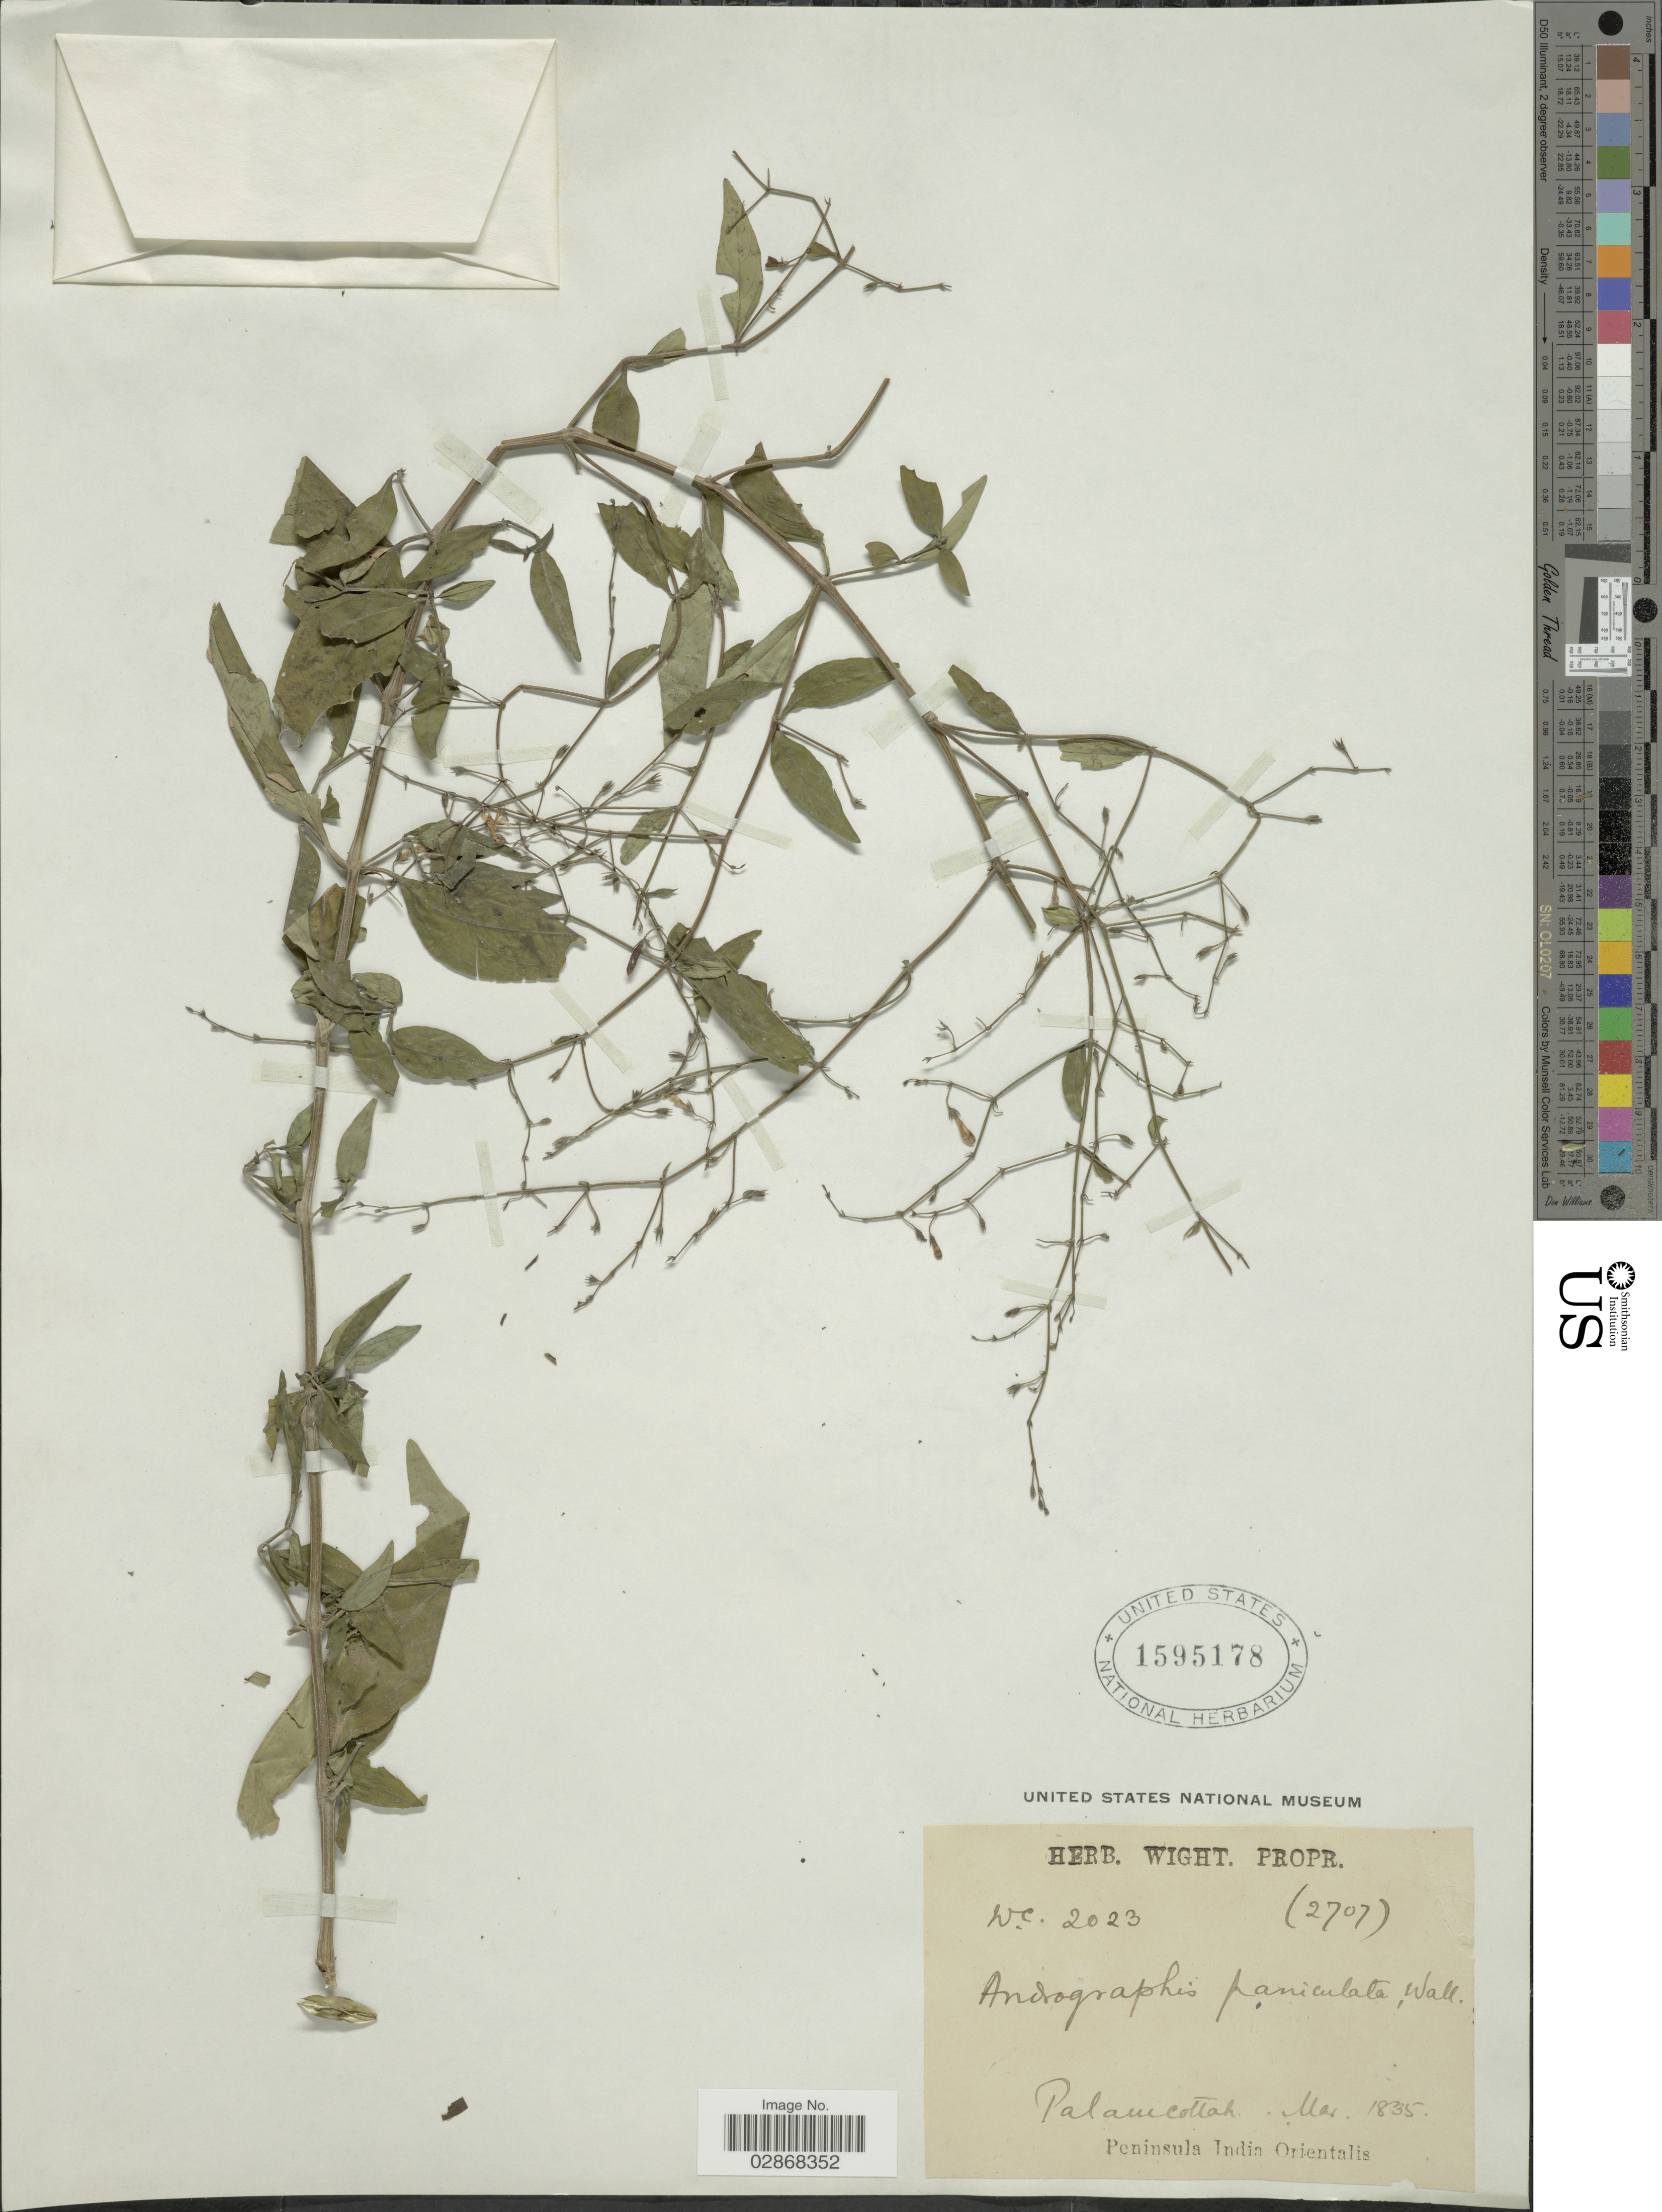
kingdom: Plantae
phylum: Tracheophyta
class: Magnoliopsida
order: Lamiales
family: Acanthaceae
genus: Andrographis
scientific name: Andrographis paniculata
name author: (Burm. f.) Nees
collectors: ex Herb. Wight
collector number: WC2023?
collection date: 1835-05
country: India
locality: Palamcottah. Peninsula India Orientalis.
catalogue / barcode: US 1595178